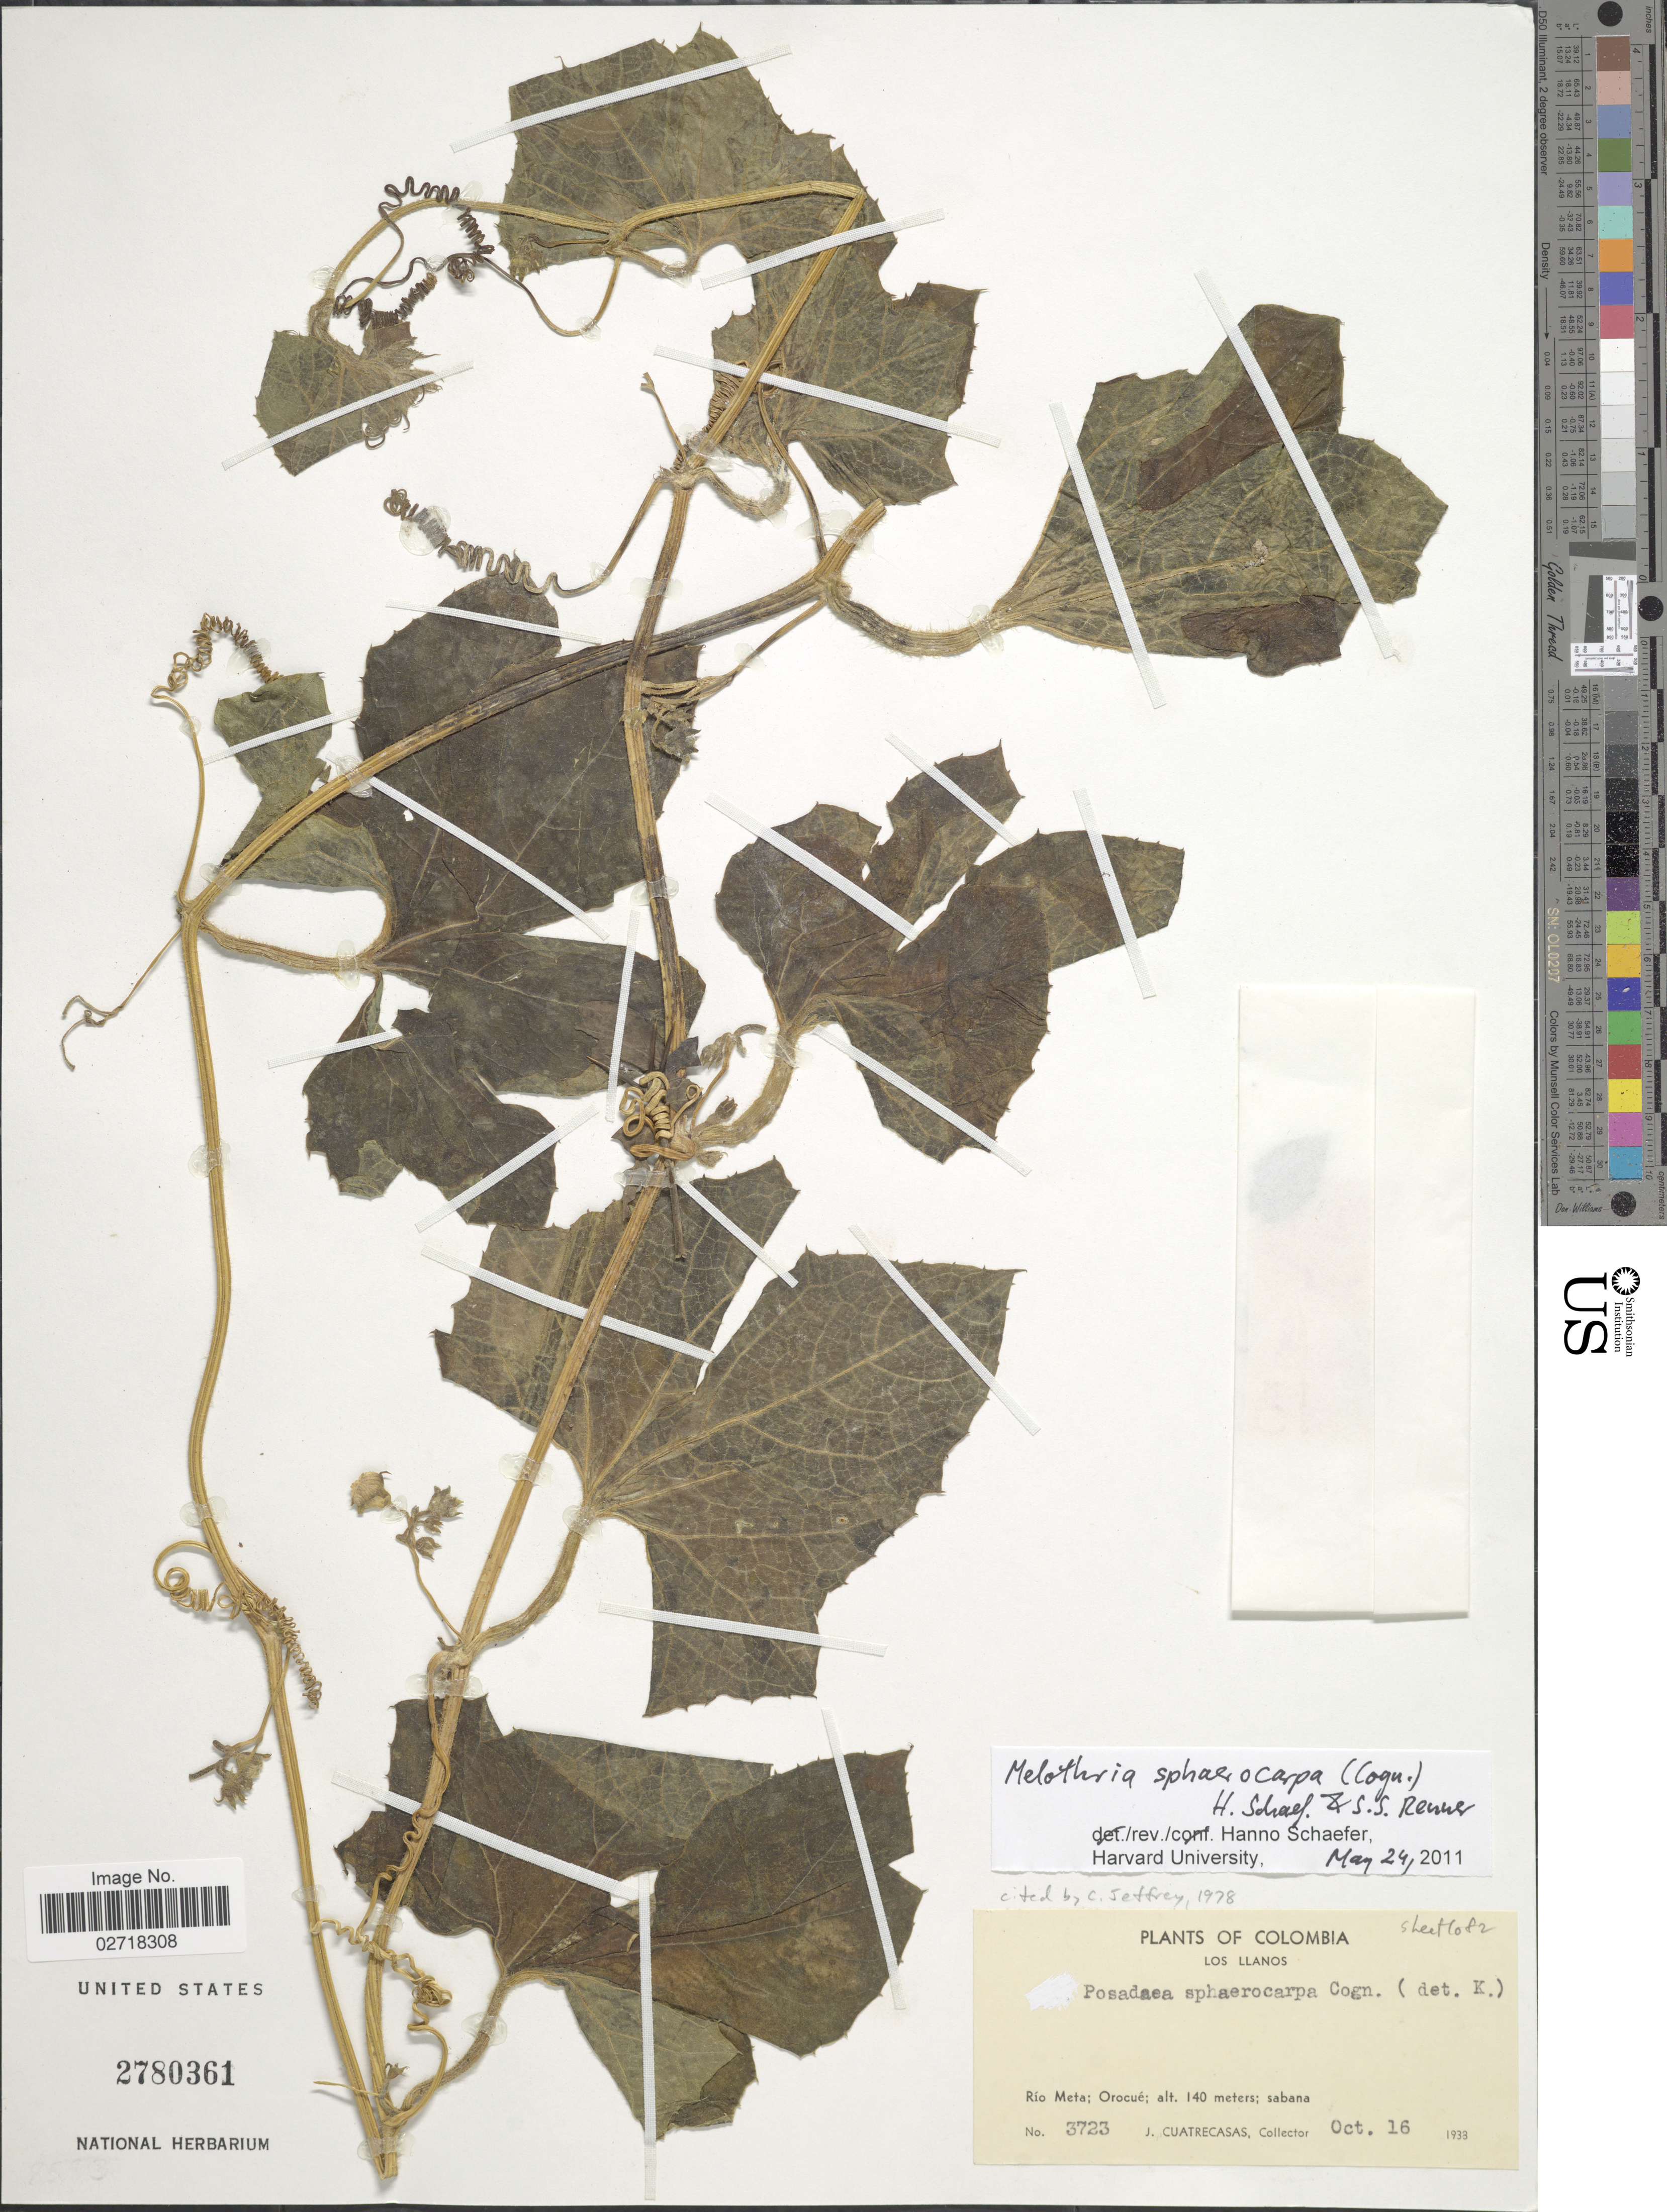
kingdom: Plantae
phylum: Tracheophyta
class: Magnoliopsida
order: Cucurbitales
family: Cucurbitaceae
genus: Melothria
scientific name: Melothria sphaerocarpa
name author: (Cogn.) H. Schaef. & S.S. Renner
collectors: J. Cuatrecasas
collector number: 3723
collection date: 1938-10-16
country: Colombia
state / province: Meta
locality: Los Llanos. Orocue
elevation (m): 140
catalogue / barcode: US 2780361